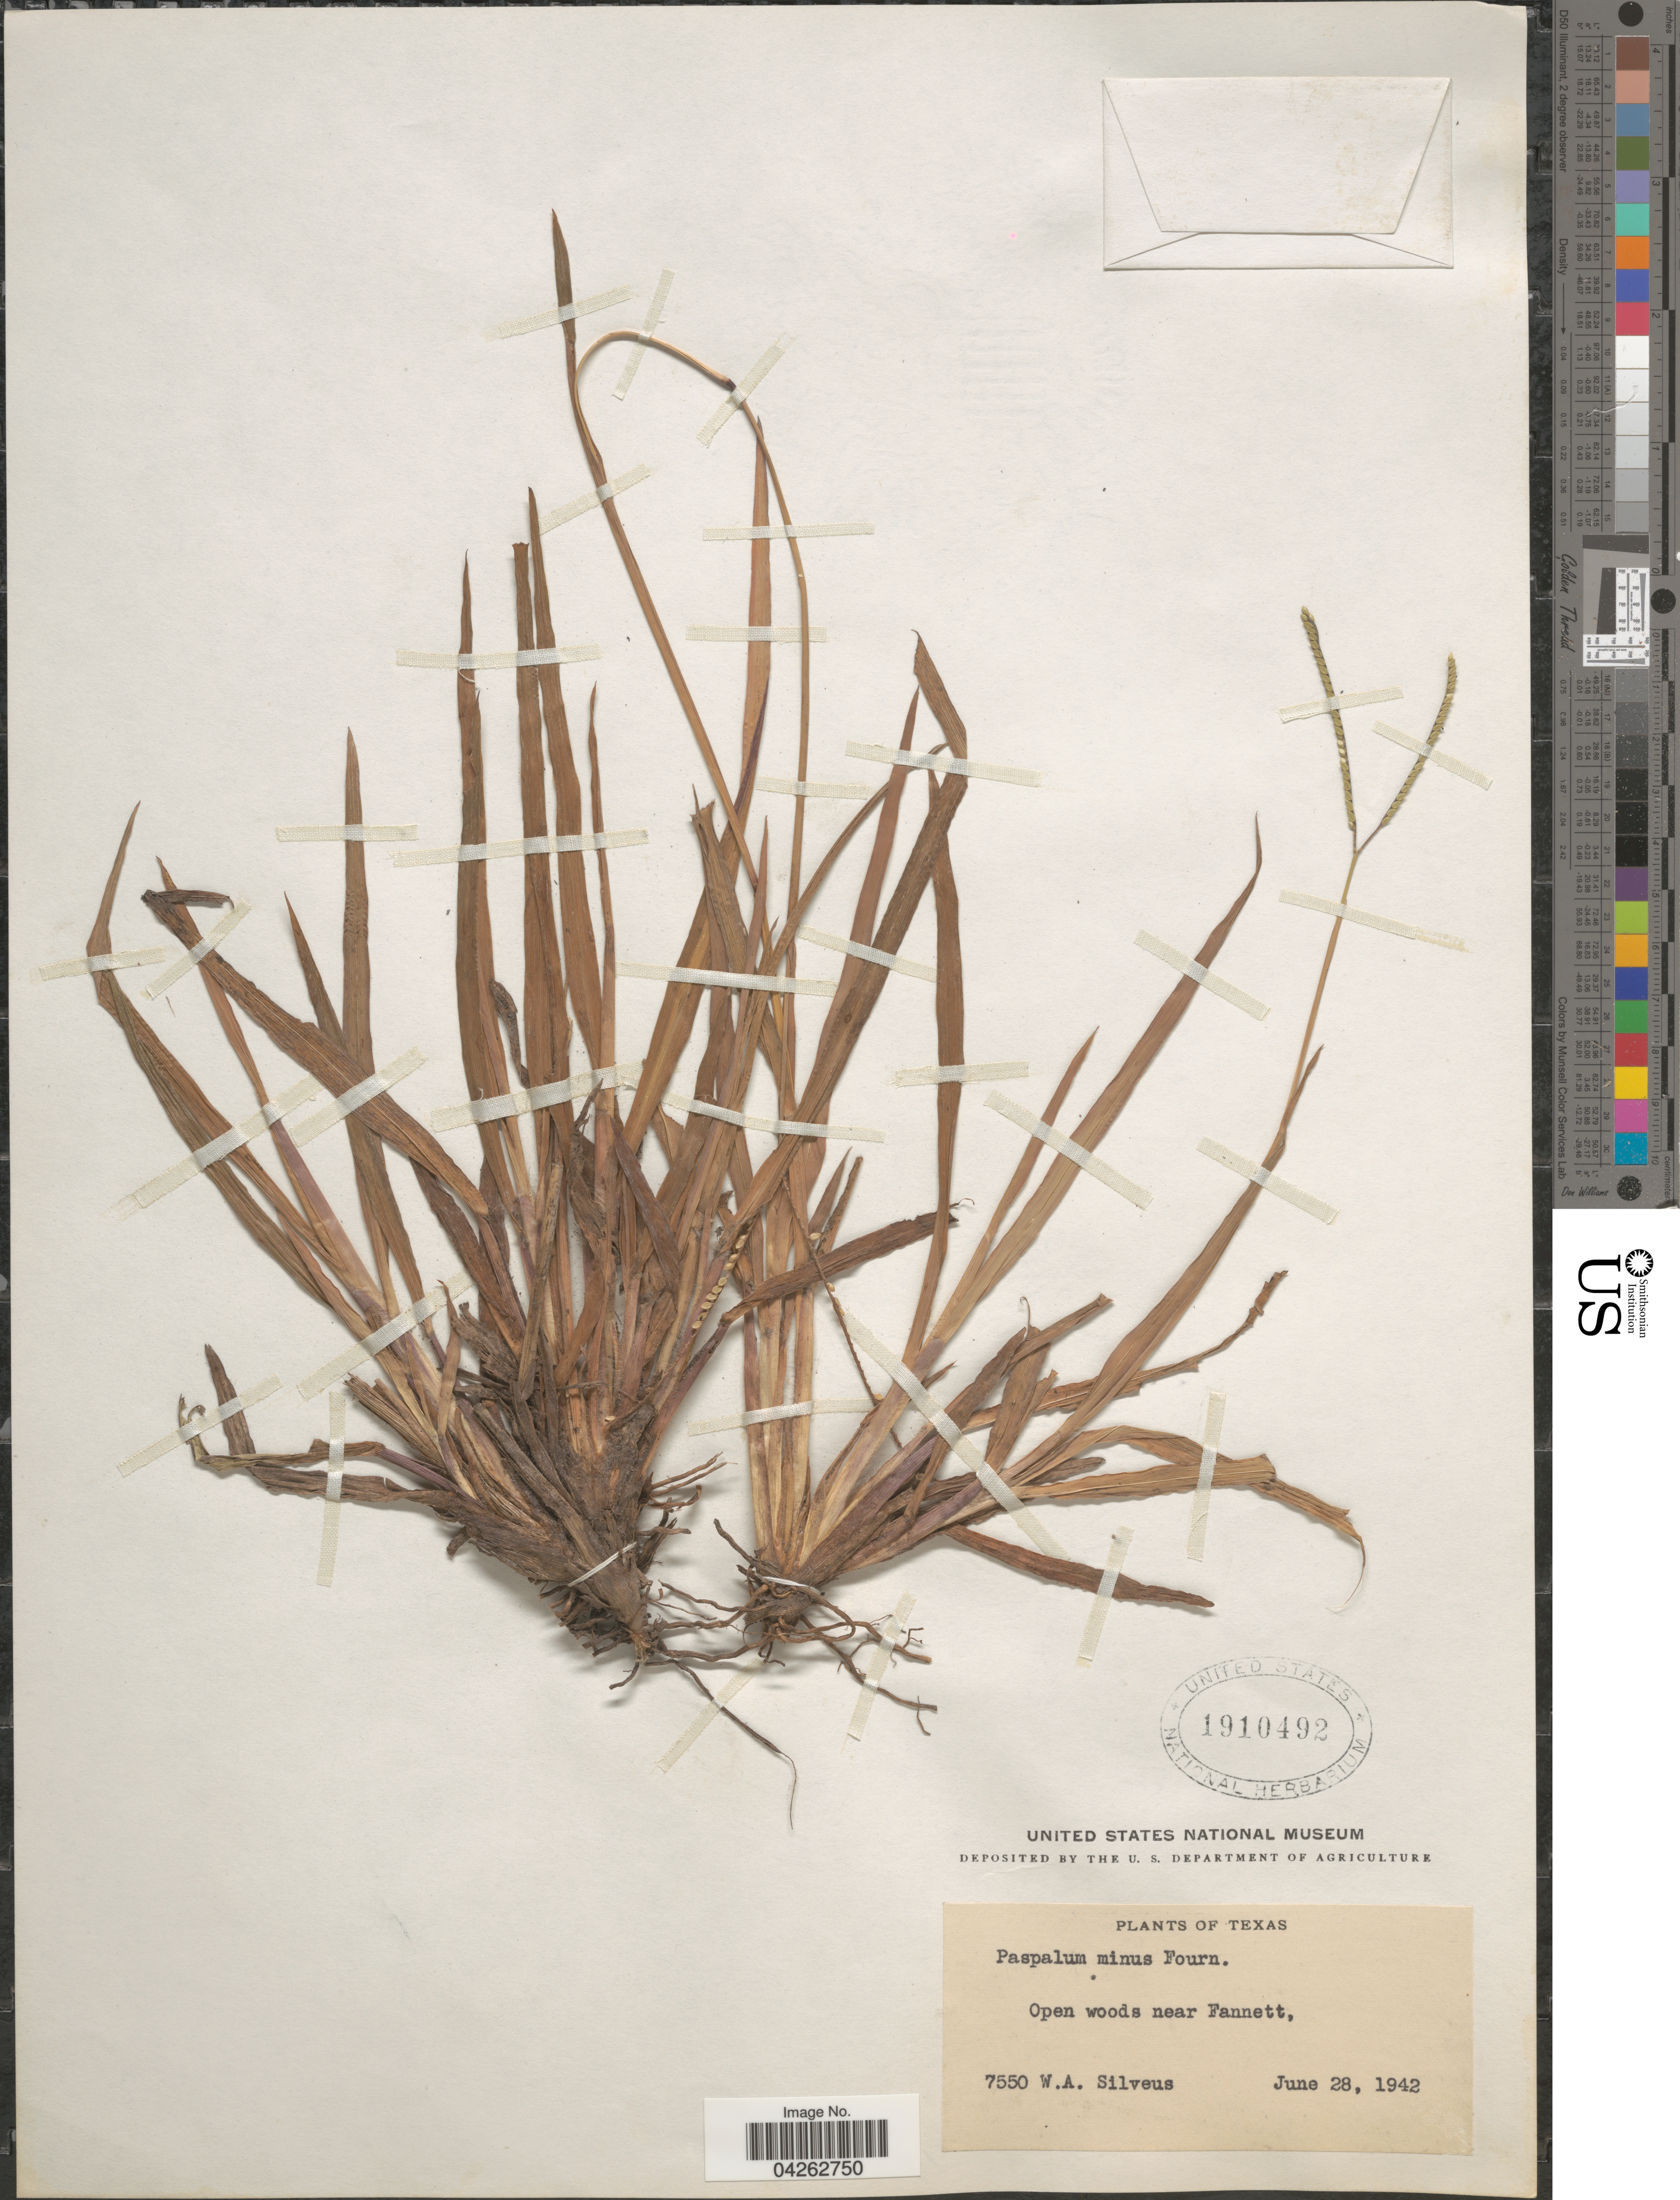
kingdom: Plantae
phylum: Tracheophyta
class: Liliopsida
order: Poales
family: Poaceae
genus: Paspalum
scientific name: Paspalum minus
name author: E. Fourn.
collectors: W. Silveus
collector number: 7550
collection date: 1942-06-28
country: United States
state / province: Texas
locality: Open woods near Fannett.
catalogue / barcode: US 1910492